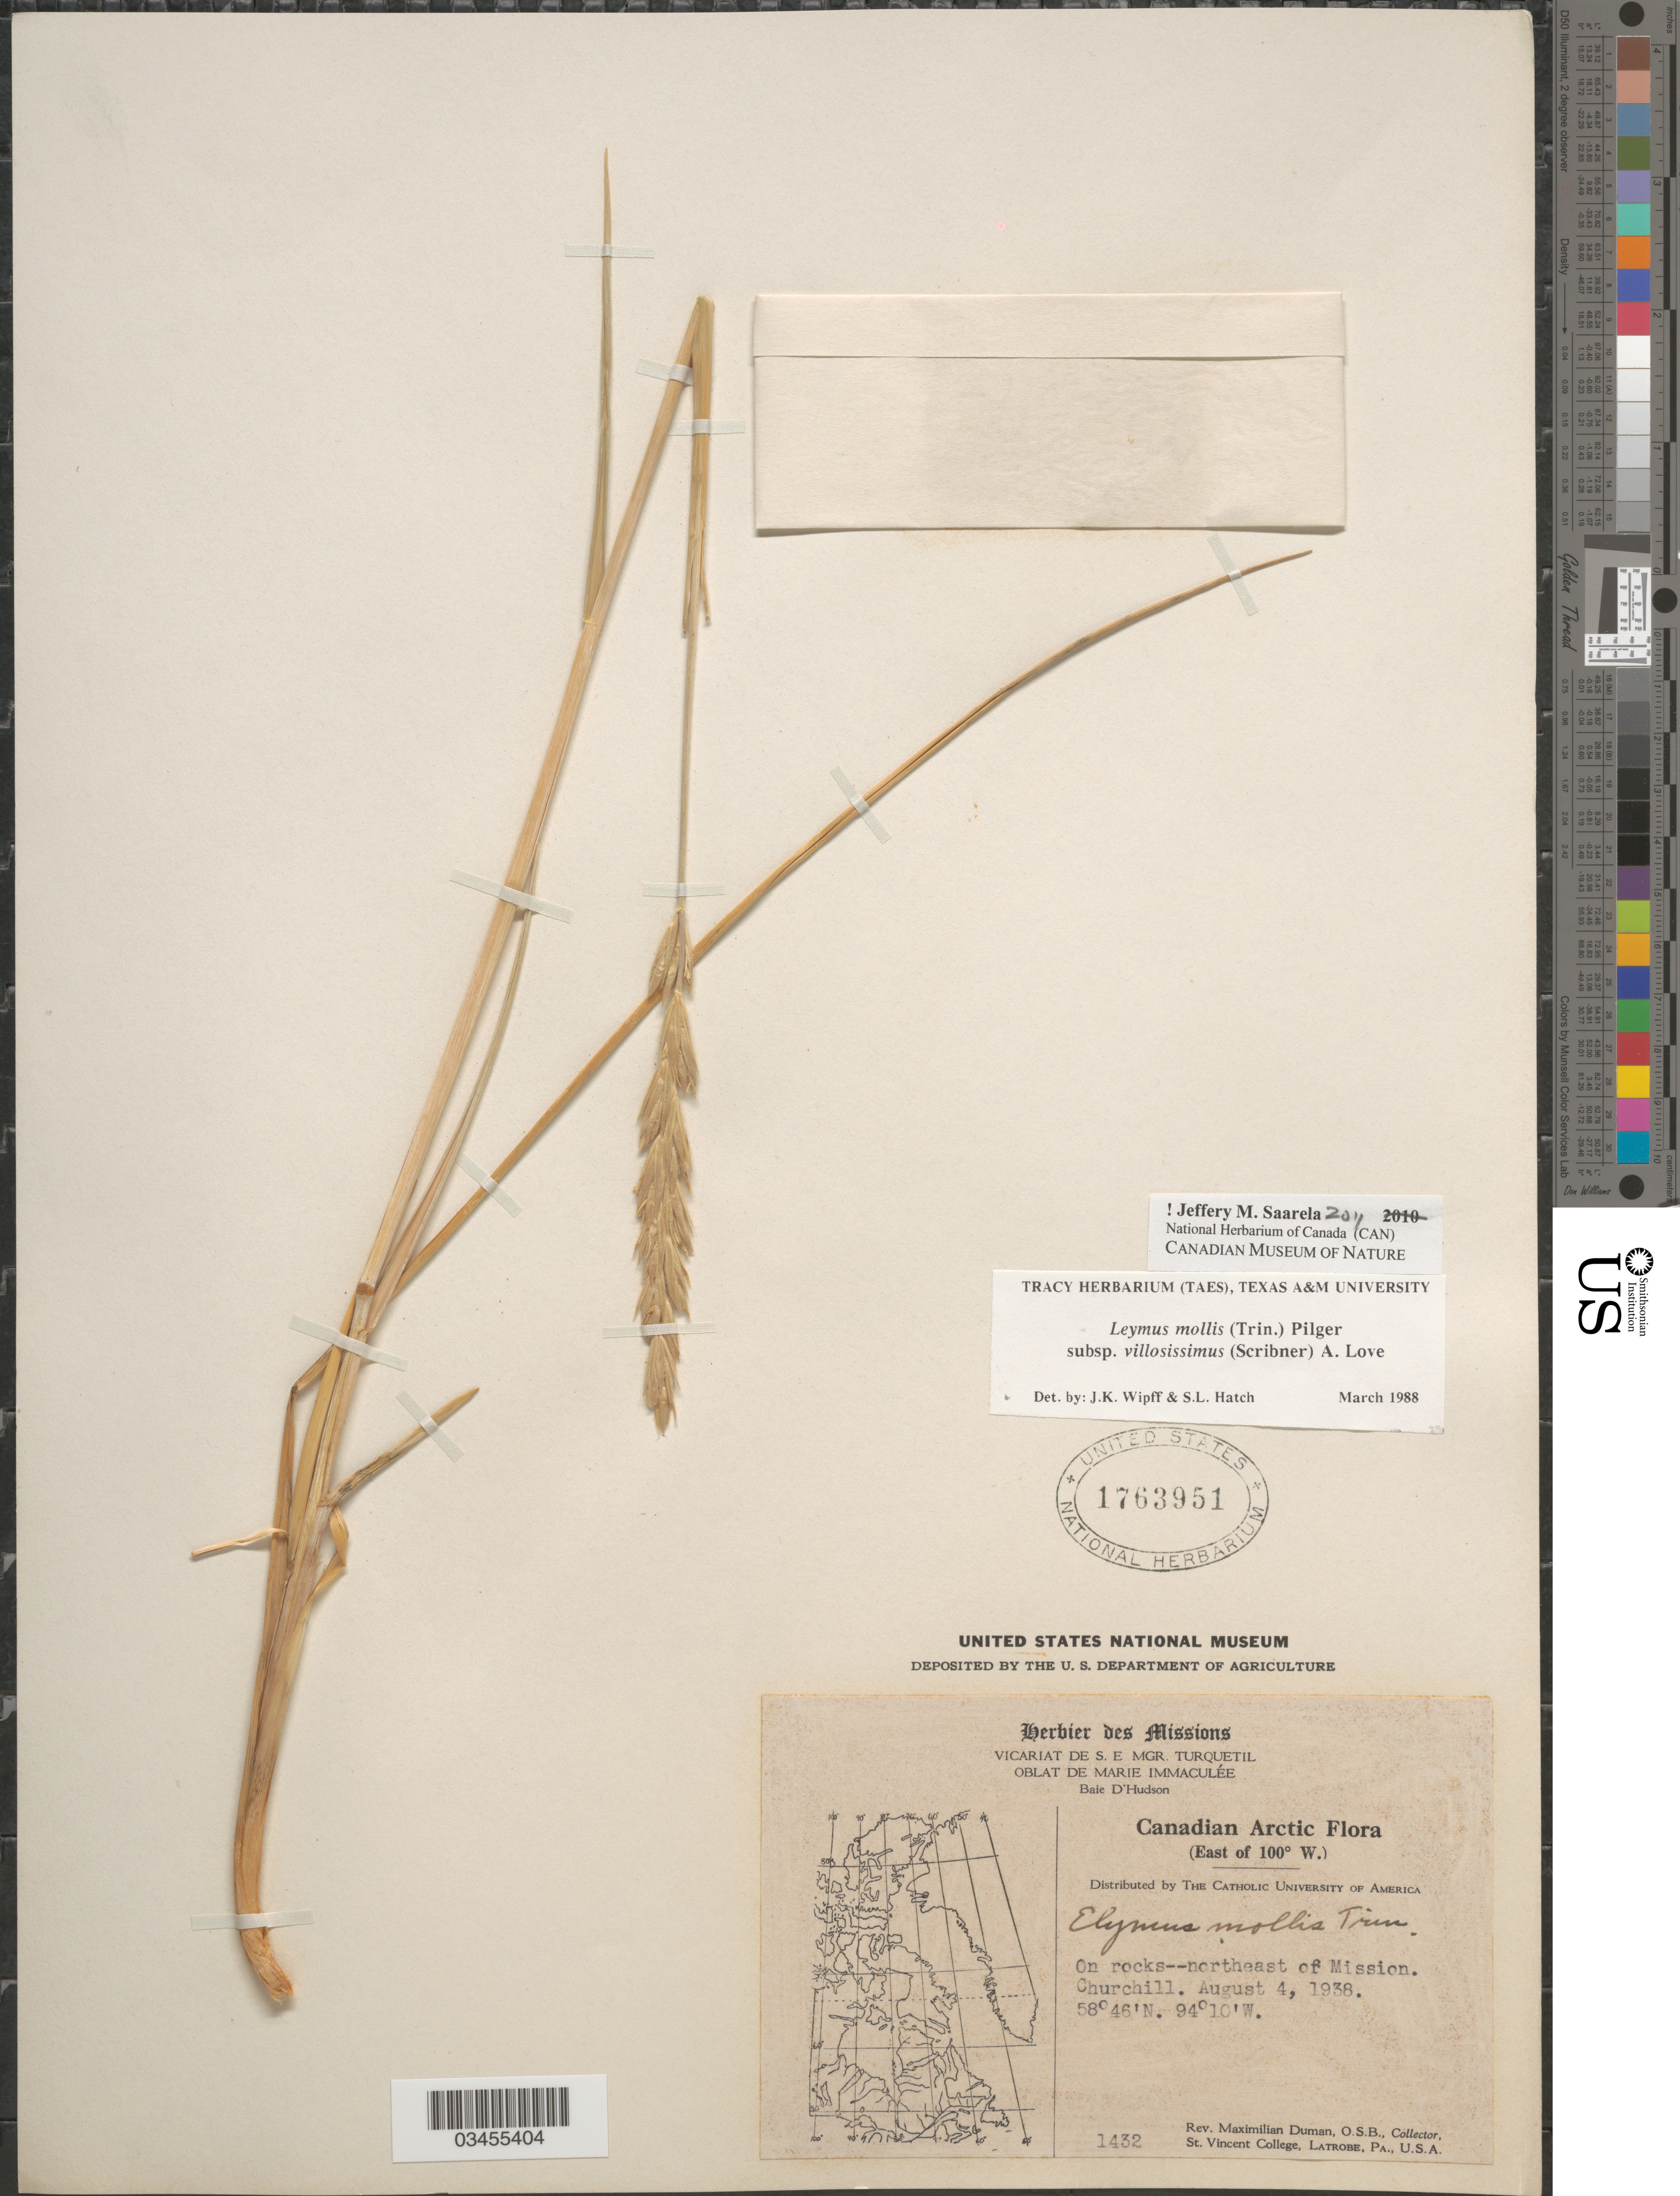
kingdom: Plantae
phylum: Tracheophyta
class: Liliopsida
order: Poales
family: Poaceae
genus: Leymus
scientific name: Leymus mollis subsp. villosissimus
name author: (Scribn.) Á. Löve & D. Löve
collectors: M. Duman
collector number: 1432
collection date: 1938-08-04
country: Canada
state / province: Manitoba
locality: Canadian Arctic (East of 100º W.). On rocks--northeast of Mission. Churchill.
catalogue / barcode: US 1763951